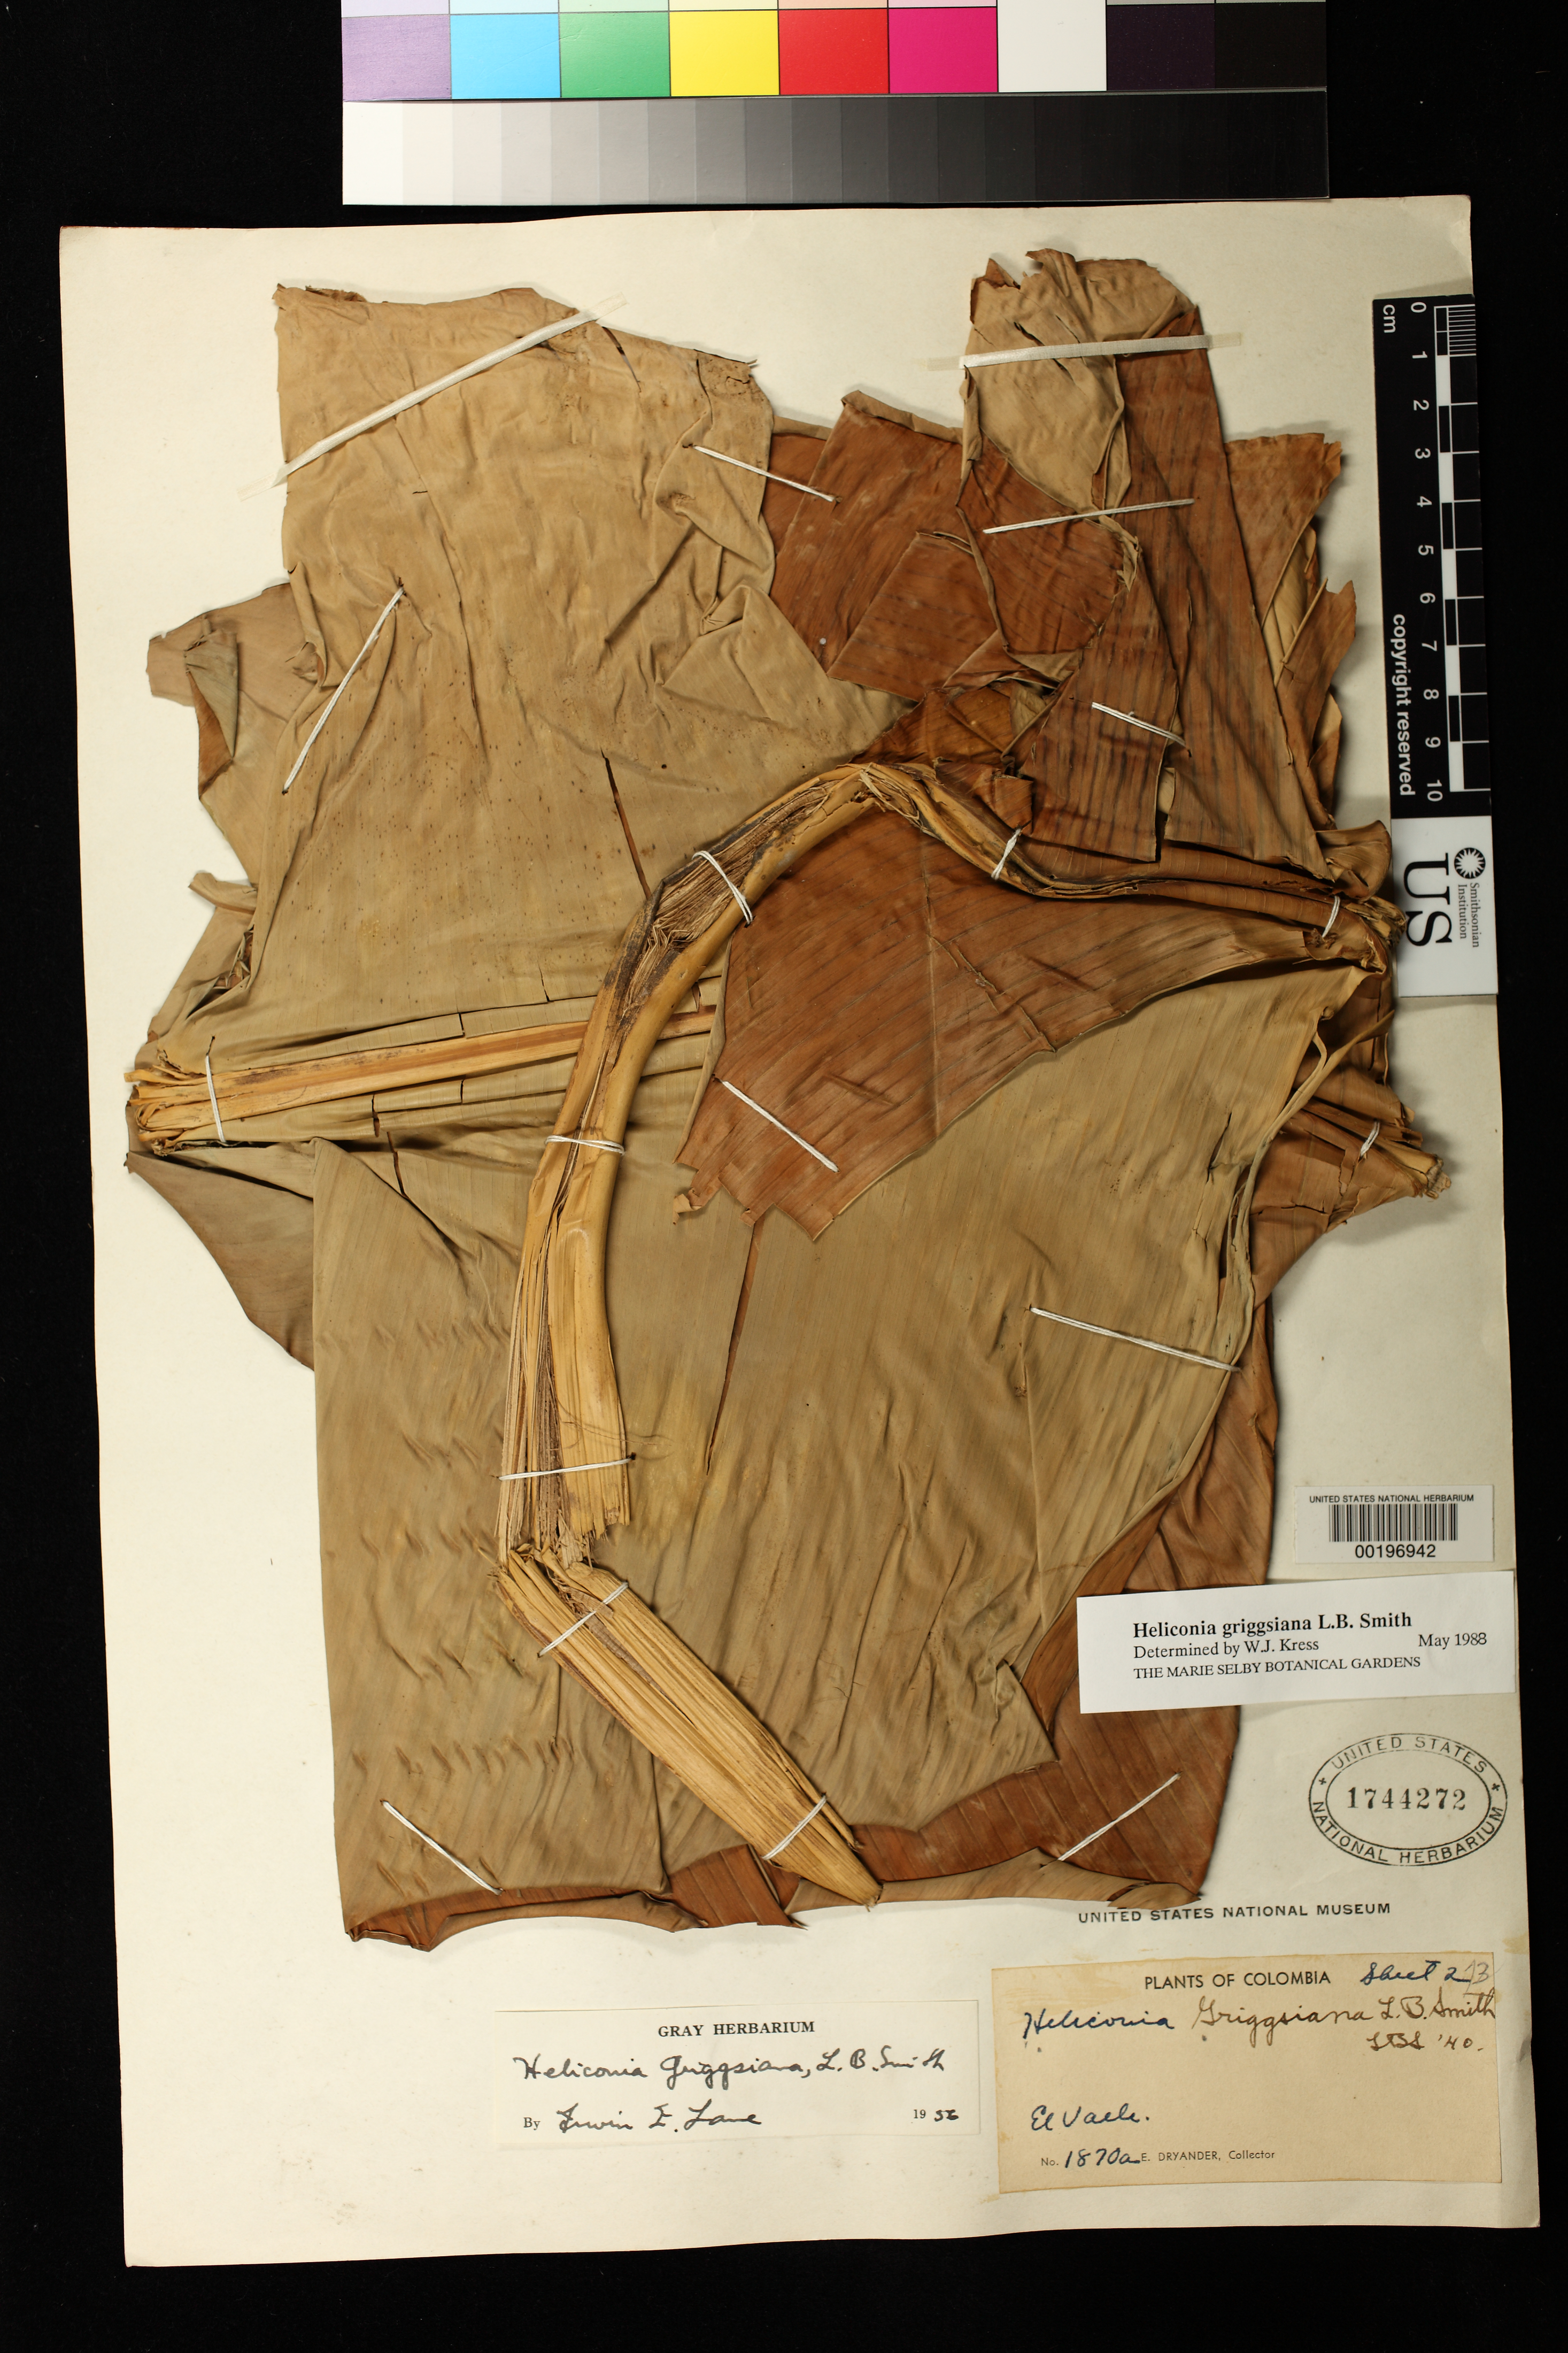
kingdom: Plantae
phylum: Tracheophyta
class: Liliopsida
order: Zingiberales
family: Heliconiaceae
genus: Heliconia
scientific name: Heliconia griggsiana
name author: L.B. Sm.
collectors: E. I. Dryander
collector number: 1870a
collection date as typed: Mar 1936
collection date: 1936-03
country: Colombia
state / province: Valle del Cauca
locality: Las Nieves, Cord. Occ.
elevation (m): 1400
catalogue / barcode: US 1744272